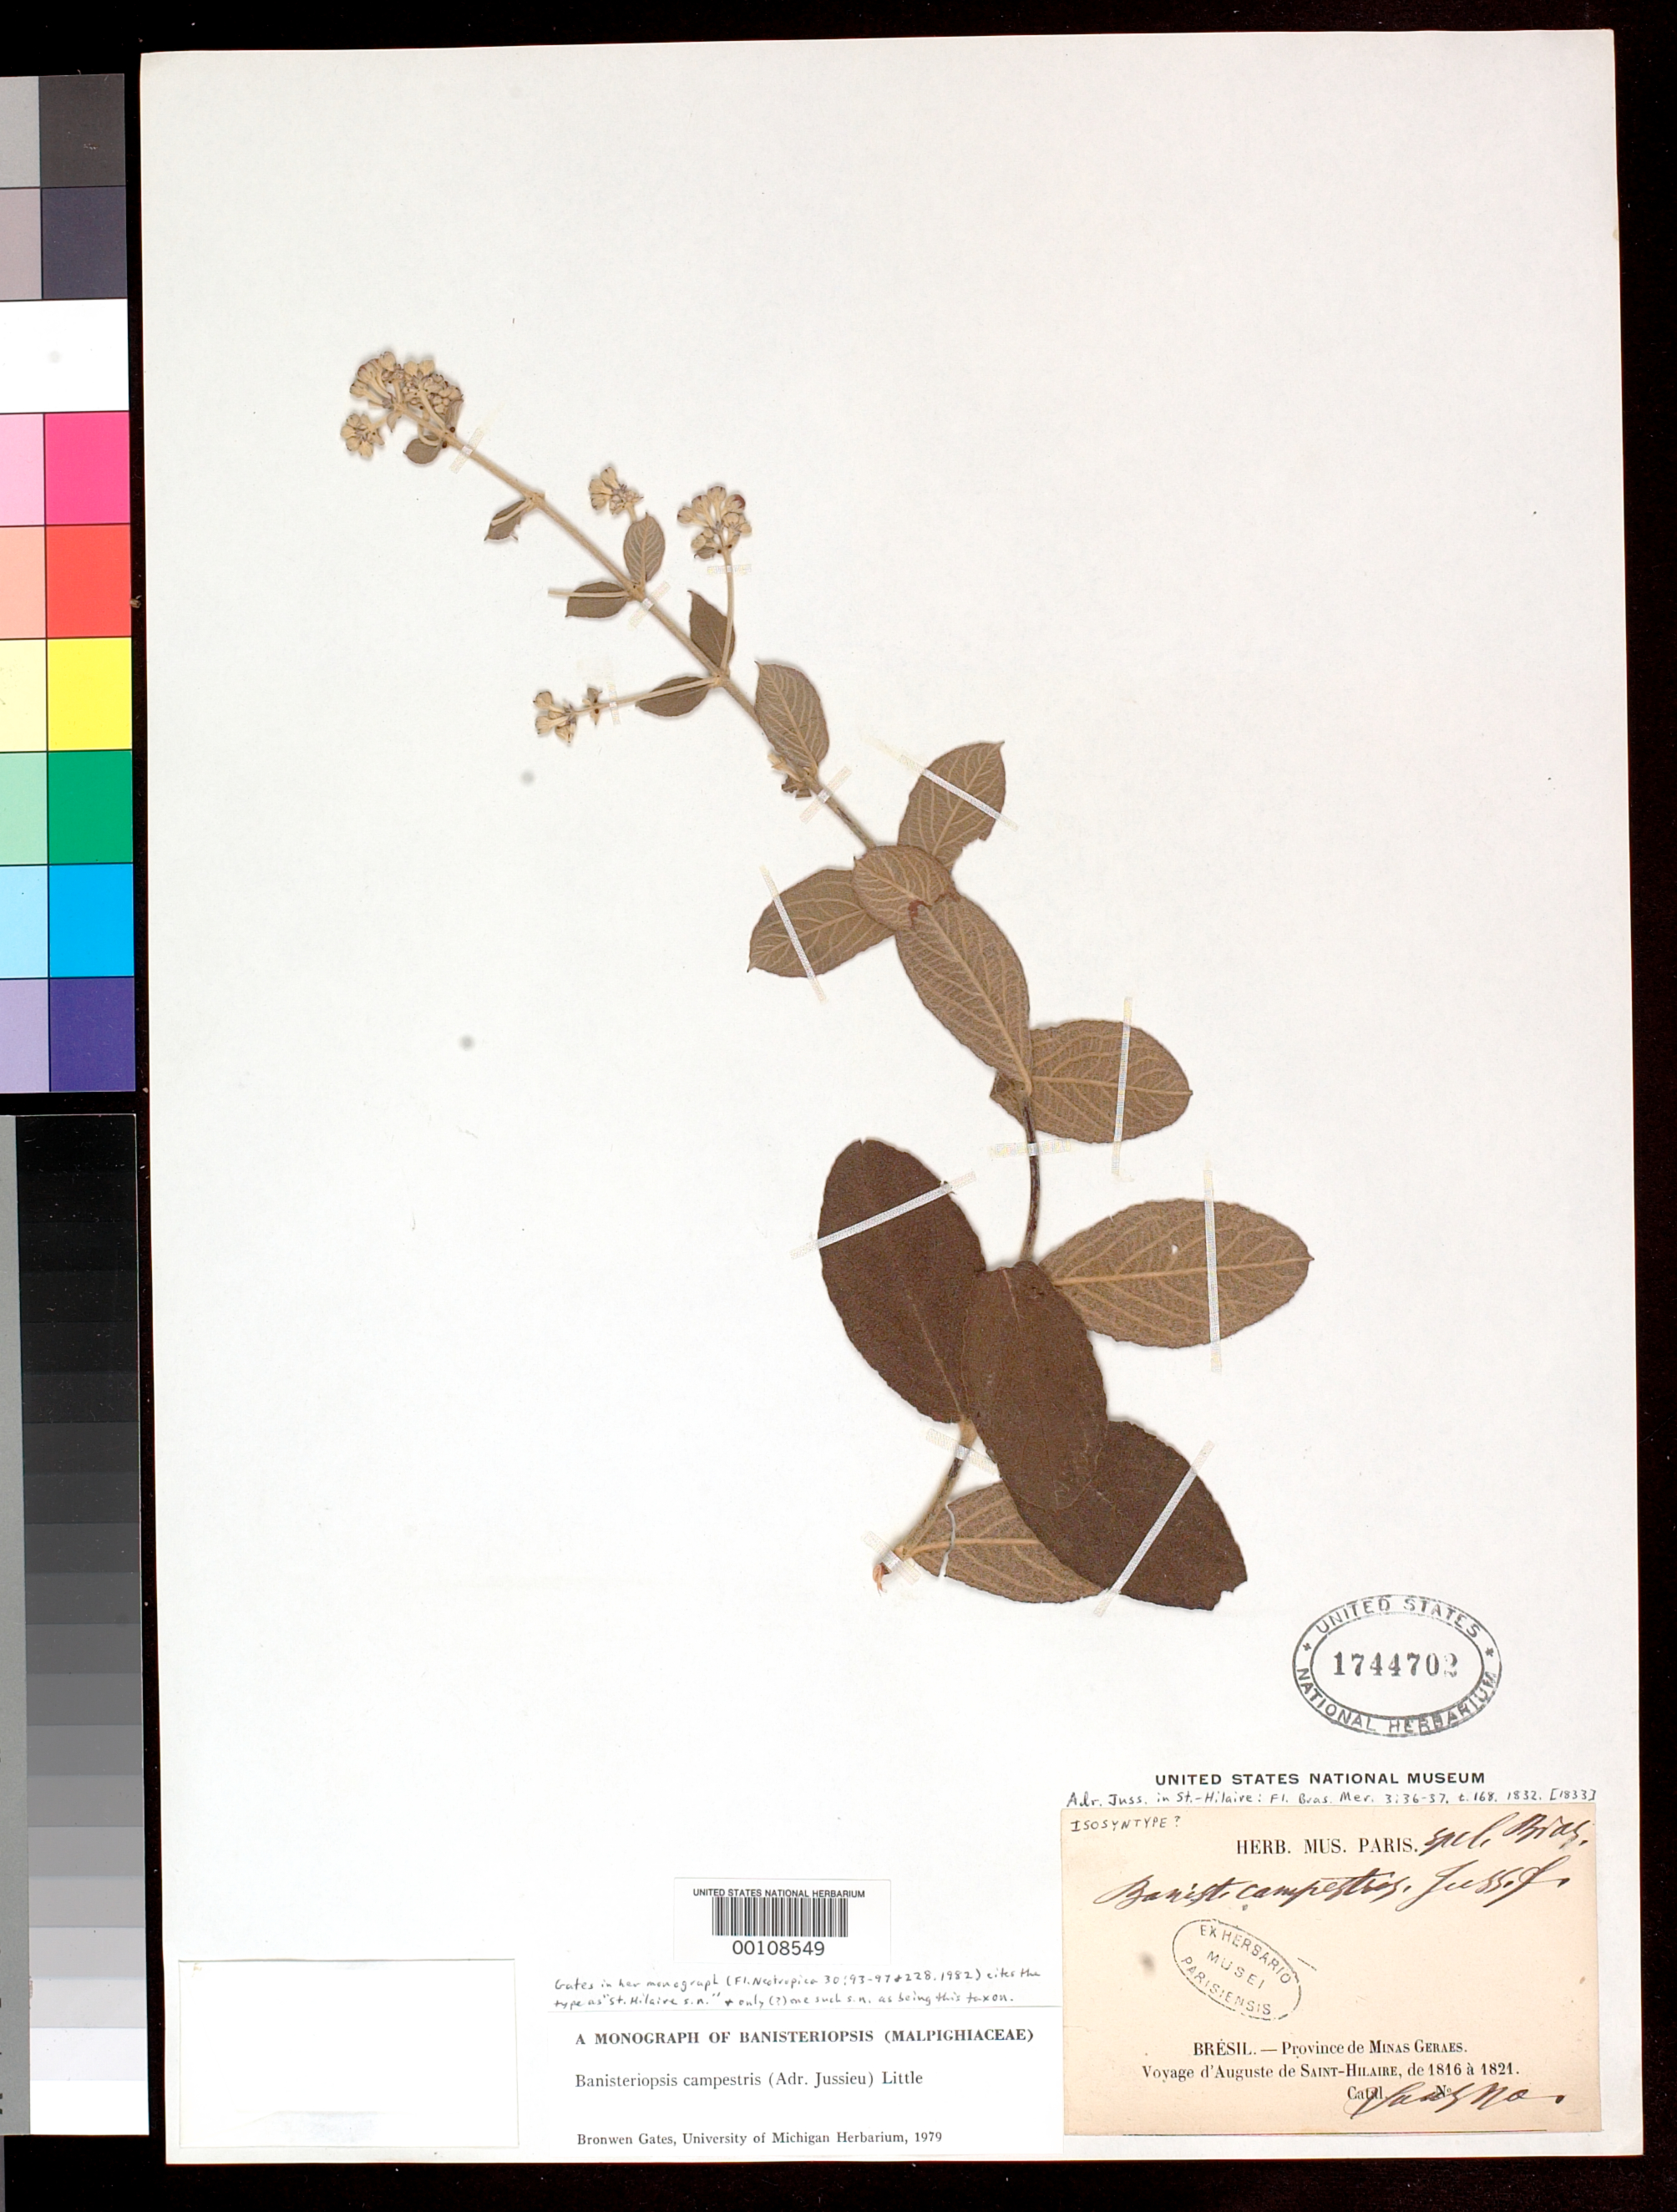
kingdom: Plantae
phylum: Tracheophyta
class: Magnoliopsida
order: Malpighiales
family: Malpighiaceae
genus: Banisteria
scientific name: Banisteria campestris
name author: A. Juss. in A. St.-Hil.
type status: Isosyntype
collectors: A. F. C. P. de Saint-Hilaire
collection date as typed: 1816 to -- --- 1821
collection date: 1816/1821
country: Brazil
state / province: Minas Gerais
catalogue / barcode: US 1744702